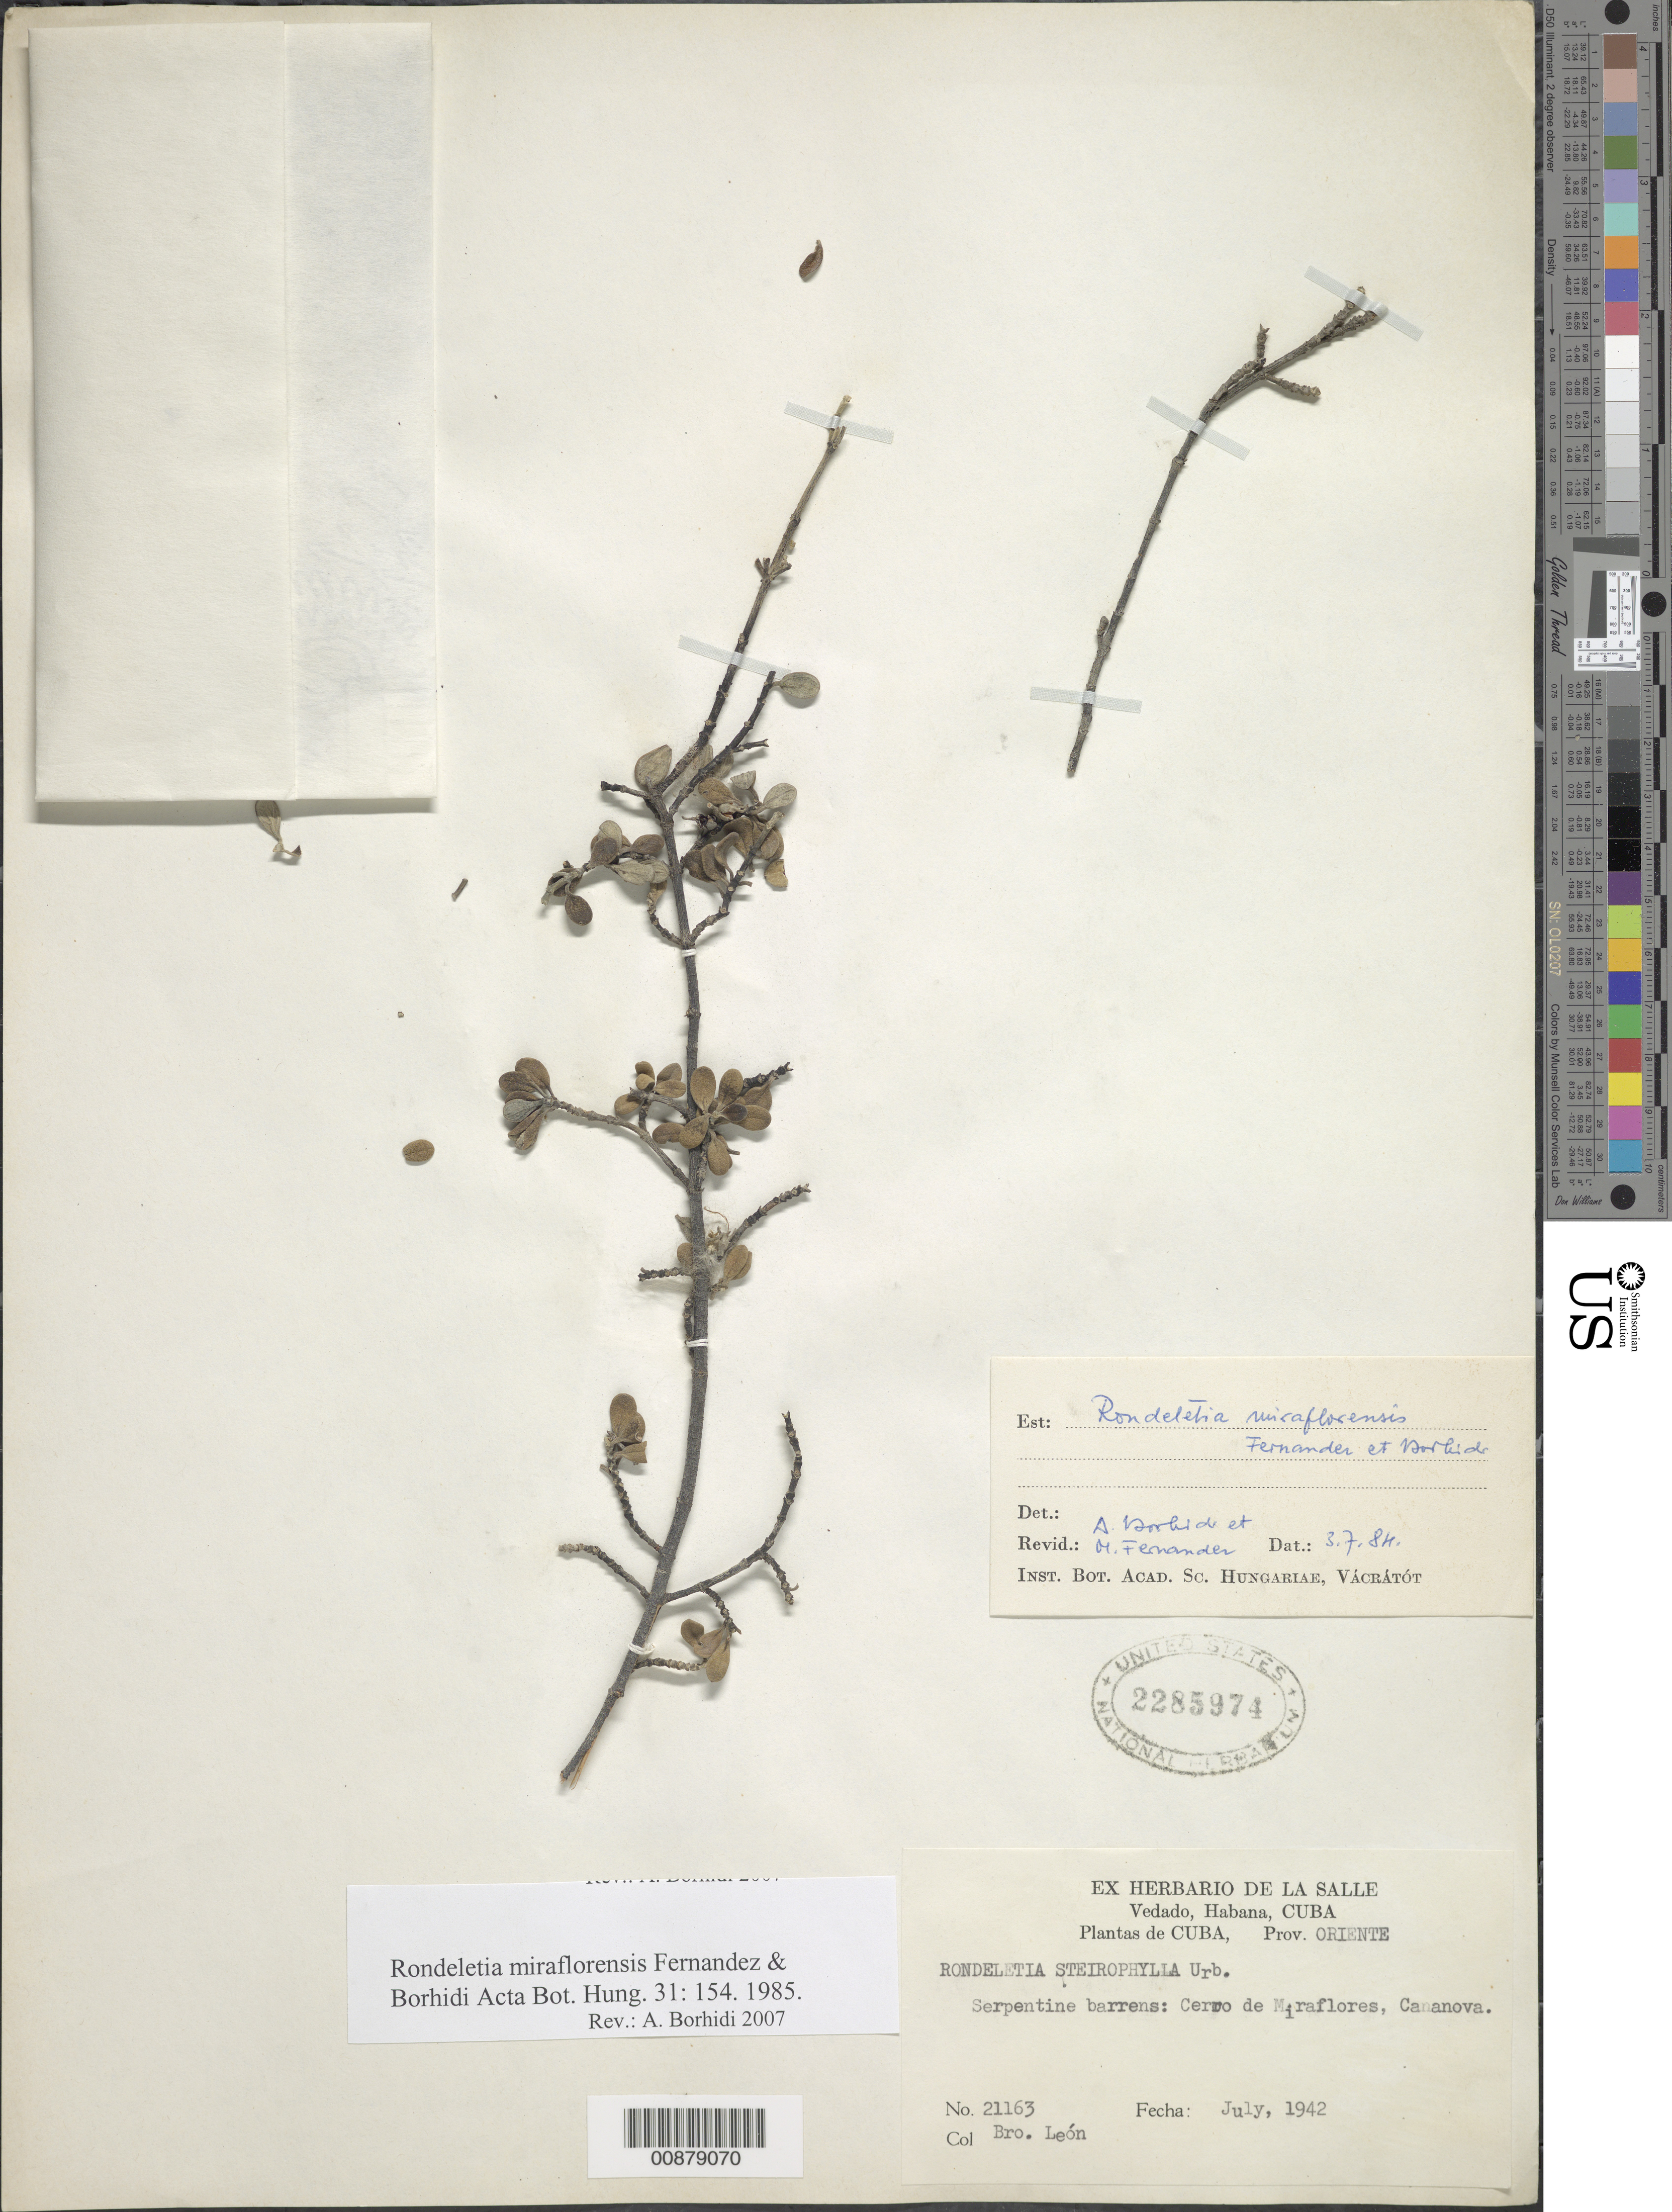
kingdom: Plantae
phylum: Tracheophyta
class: Magnoliopsida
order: Gentianales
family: Rubiaceae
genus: Rondeletia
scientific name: Rondeletia miraflorensis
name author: M. Fernández & Borhidi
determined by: Borhidi, Attila L.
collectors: Bro. León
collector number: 21163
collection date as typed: Jul 1942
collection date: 1942-07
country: Cuba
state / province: Oriente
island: Cuba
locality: Cerro de Miraflores, Cananova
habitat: Serpentine barrens.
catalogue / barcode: US 2285974